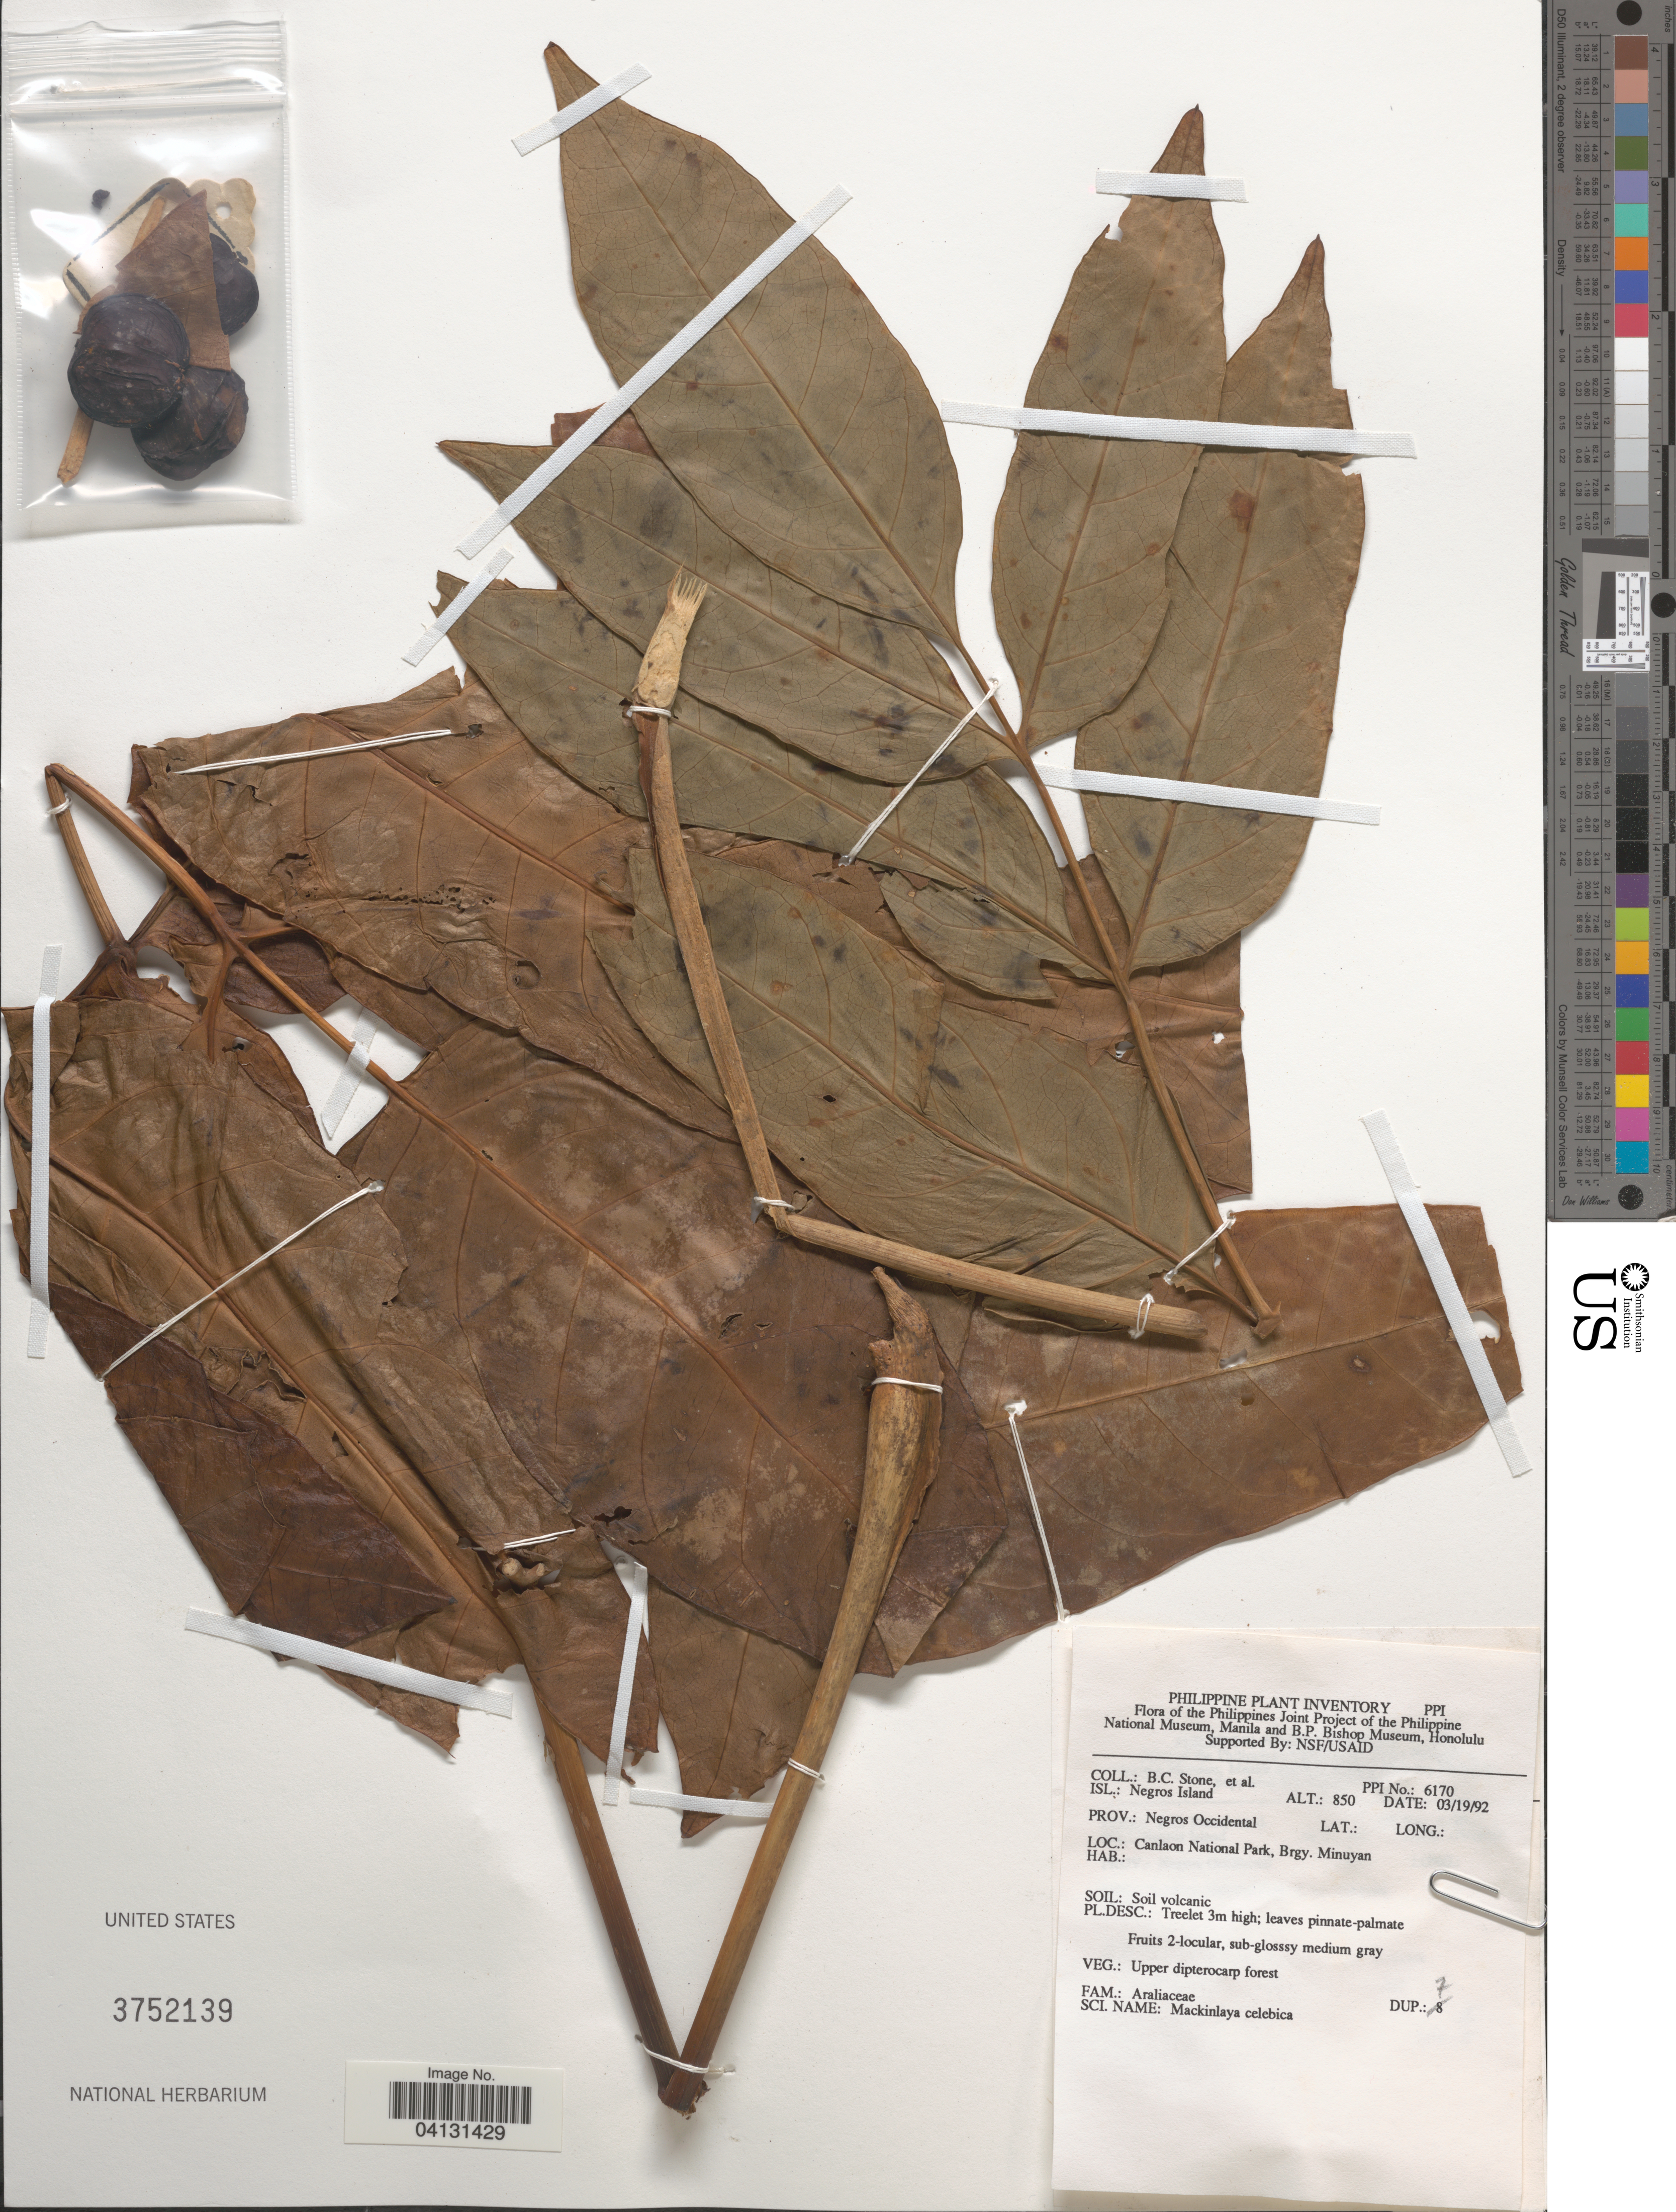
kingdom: Plantae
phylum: Tracheophyta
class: Magnoliopsida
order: Apiales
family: Apiaceae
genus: Mackinlaya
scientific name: Mackinlaya celebica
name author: (Harms) Philipson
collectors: B. C. Stone & et al.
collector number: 6170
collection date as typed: Transcribed d/m/y: 19/3/92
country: Philippines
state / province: Western Visayas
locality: Isl.: Negros Island. Prov.: Negros Occidental. Canlaon National Park, Bgry. Minuyan.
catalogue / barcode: US 3752139